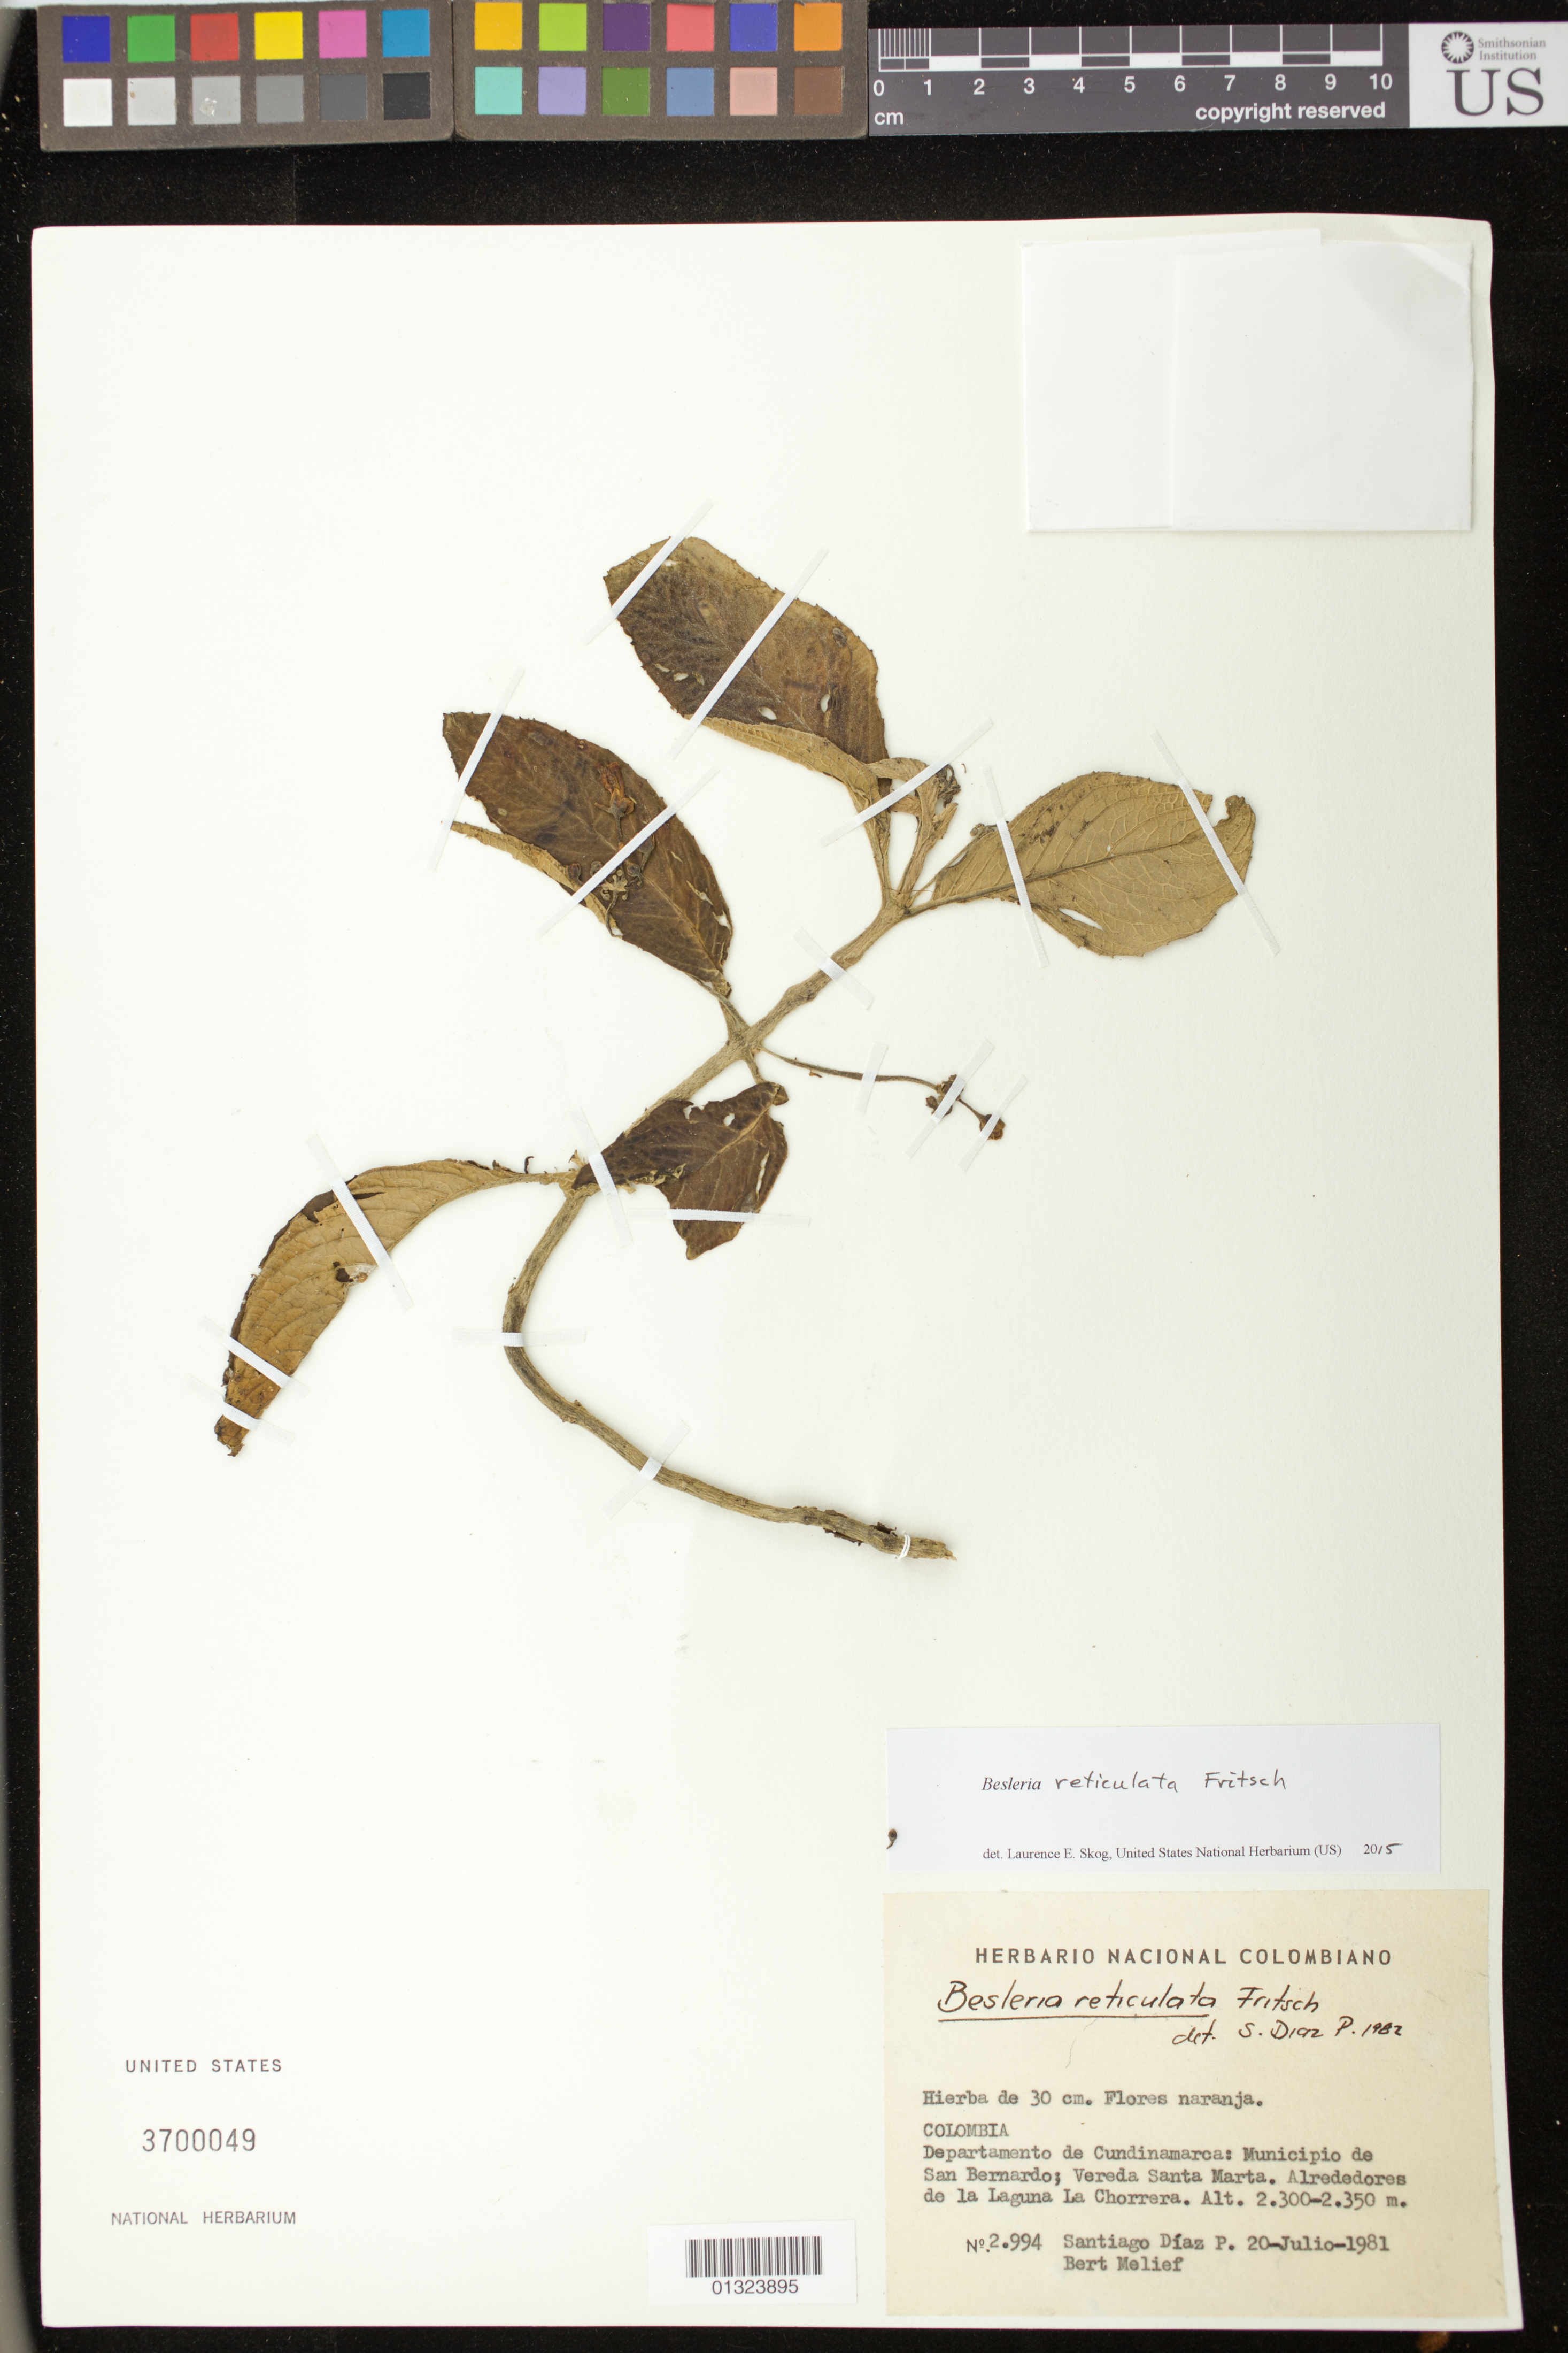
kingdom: Plantae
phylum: Tracheophyta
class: Magnoliopsida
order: Lamiales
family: Gesneriaceae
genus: Besleria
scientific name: Besleria reticulata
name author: Fritsch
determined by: Skog, Laurence E.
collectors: S. Díaz Píedrahíta & B. Melief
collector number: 2.994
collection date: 1981-07-20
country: Colombia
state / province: Cundinamarca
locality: Municipio de San Bernardo, Vereda Santa Marta, alrededores de la Laguna La Chorrera.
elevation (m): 2300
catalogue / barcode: US 3700049